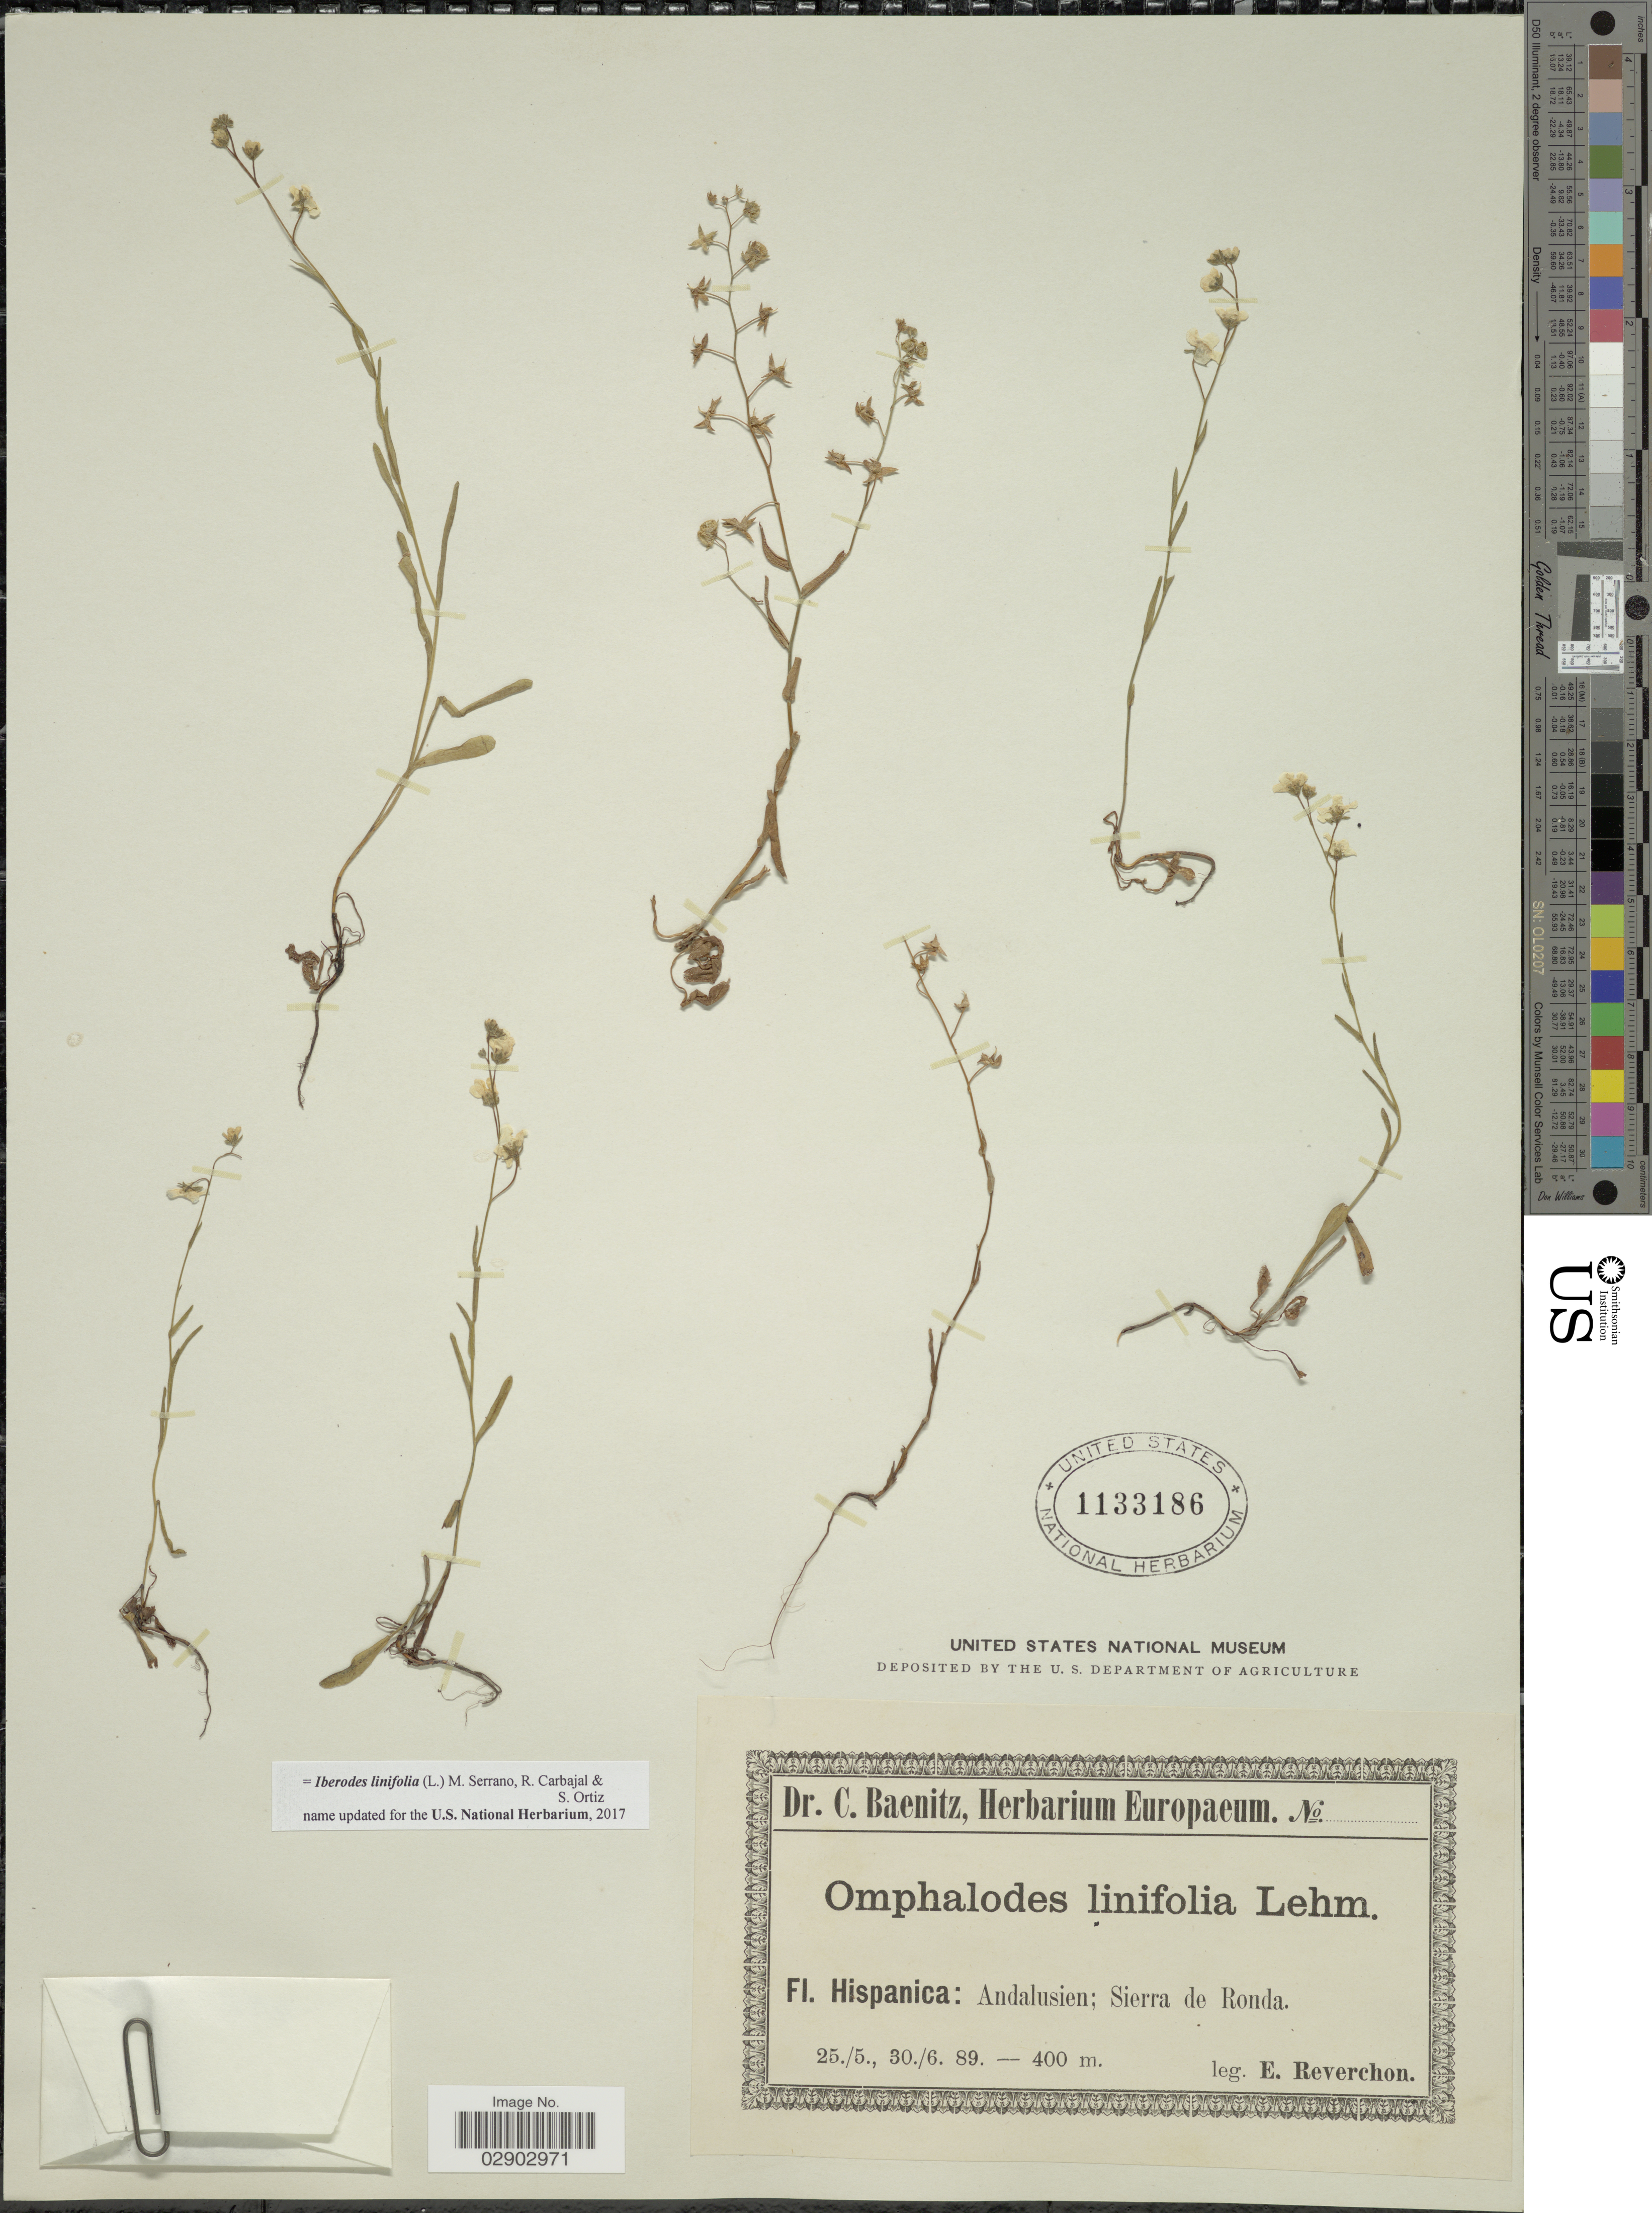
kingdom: Plantae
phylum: Tracheophyta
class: Magnoliopsida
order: Boraginales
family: Boraginaceae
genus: Iberodes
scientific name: Iberodes linifolia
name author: (L.) M. Serrano et al.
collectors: E. Reverchon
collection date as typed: Transcribed d/m/y: 25/5/89 to 30/6/89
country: Spain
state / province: Andalucía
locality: Hispanica: Andalusien; Sierra de Ronda.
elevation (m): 400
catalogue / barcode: US 1133186